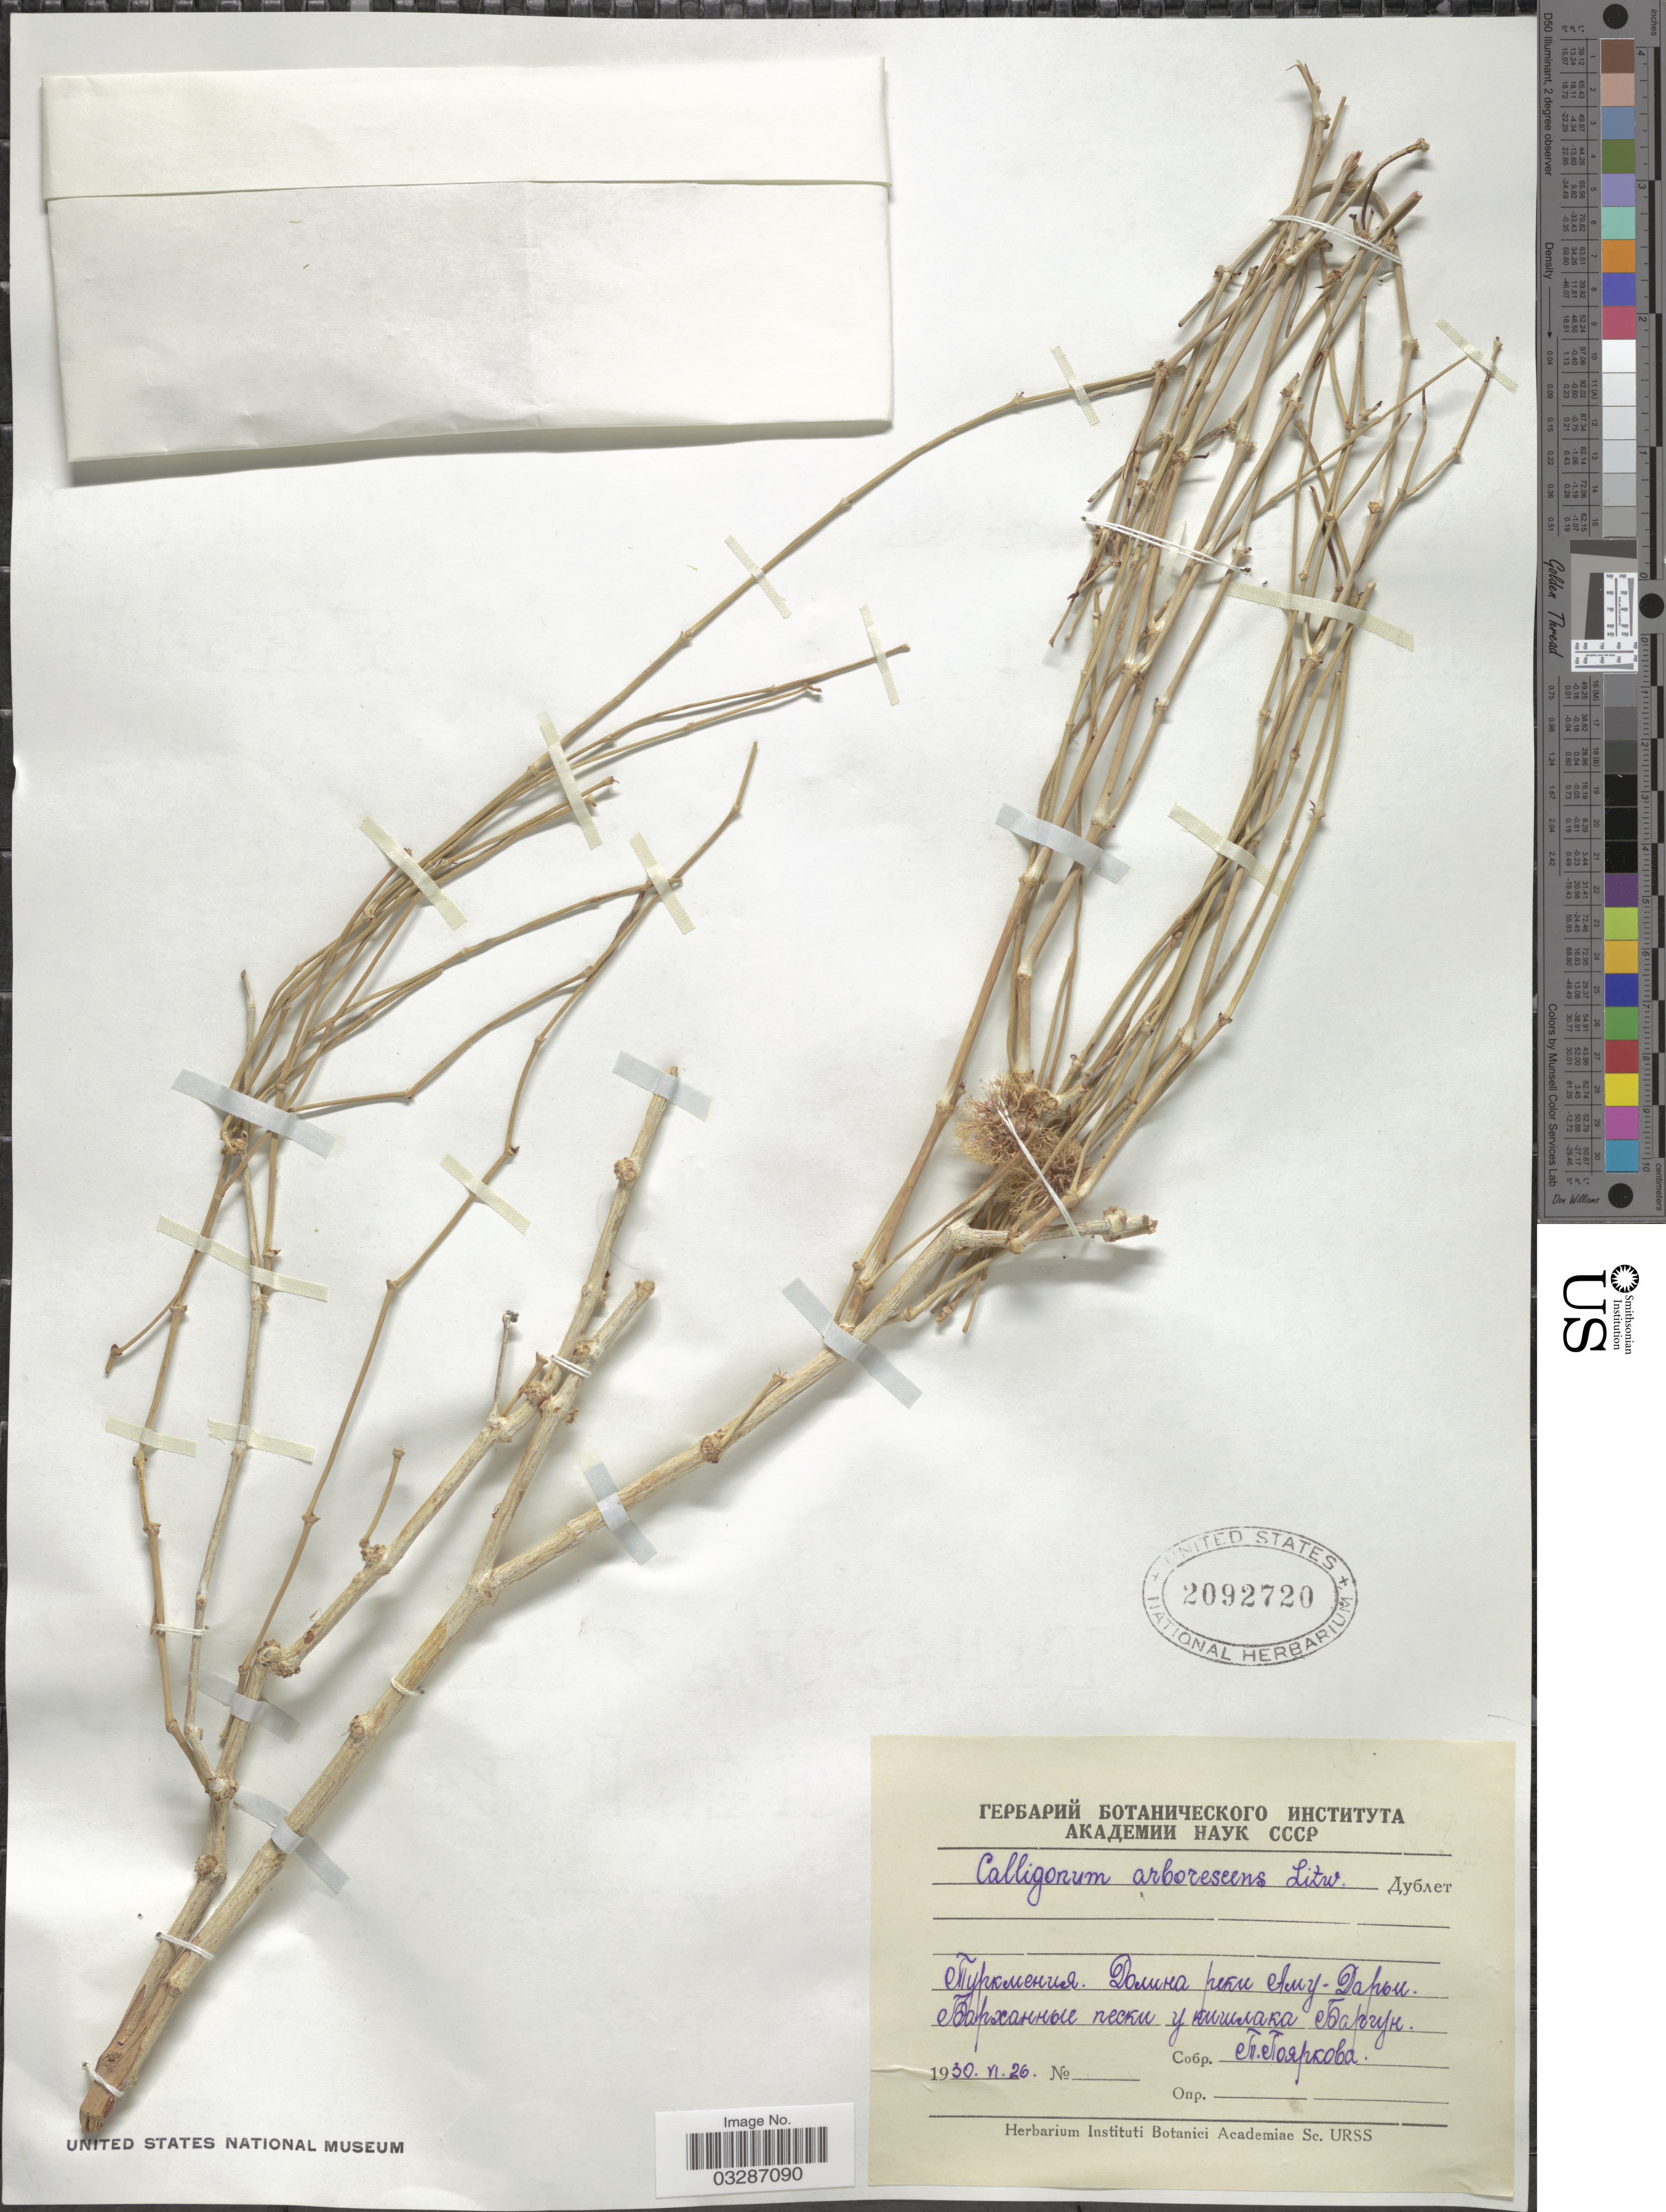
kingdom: Plantae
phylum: Tracheophyta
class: Magnoliopsida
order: Caryophyllales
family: Polygonaceae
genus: Calligonum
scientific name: Calligonum arborescens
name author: Litv.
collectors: T. Poyarkova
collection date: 1930-06-26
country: Turkmenistan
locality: alley of River Amu Darya near village Bargun.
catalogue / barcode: US 2092720